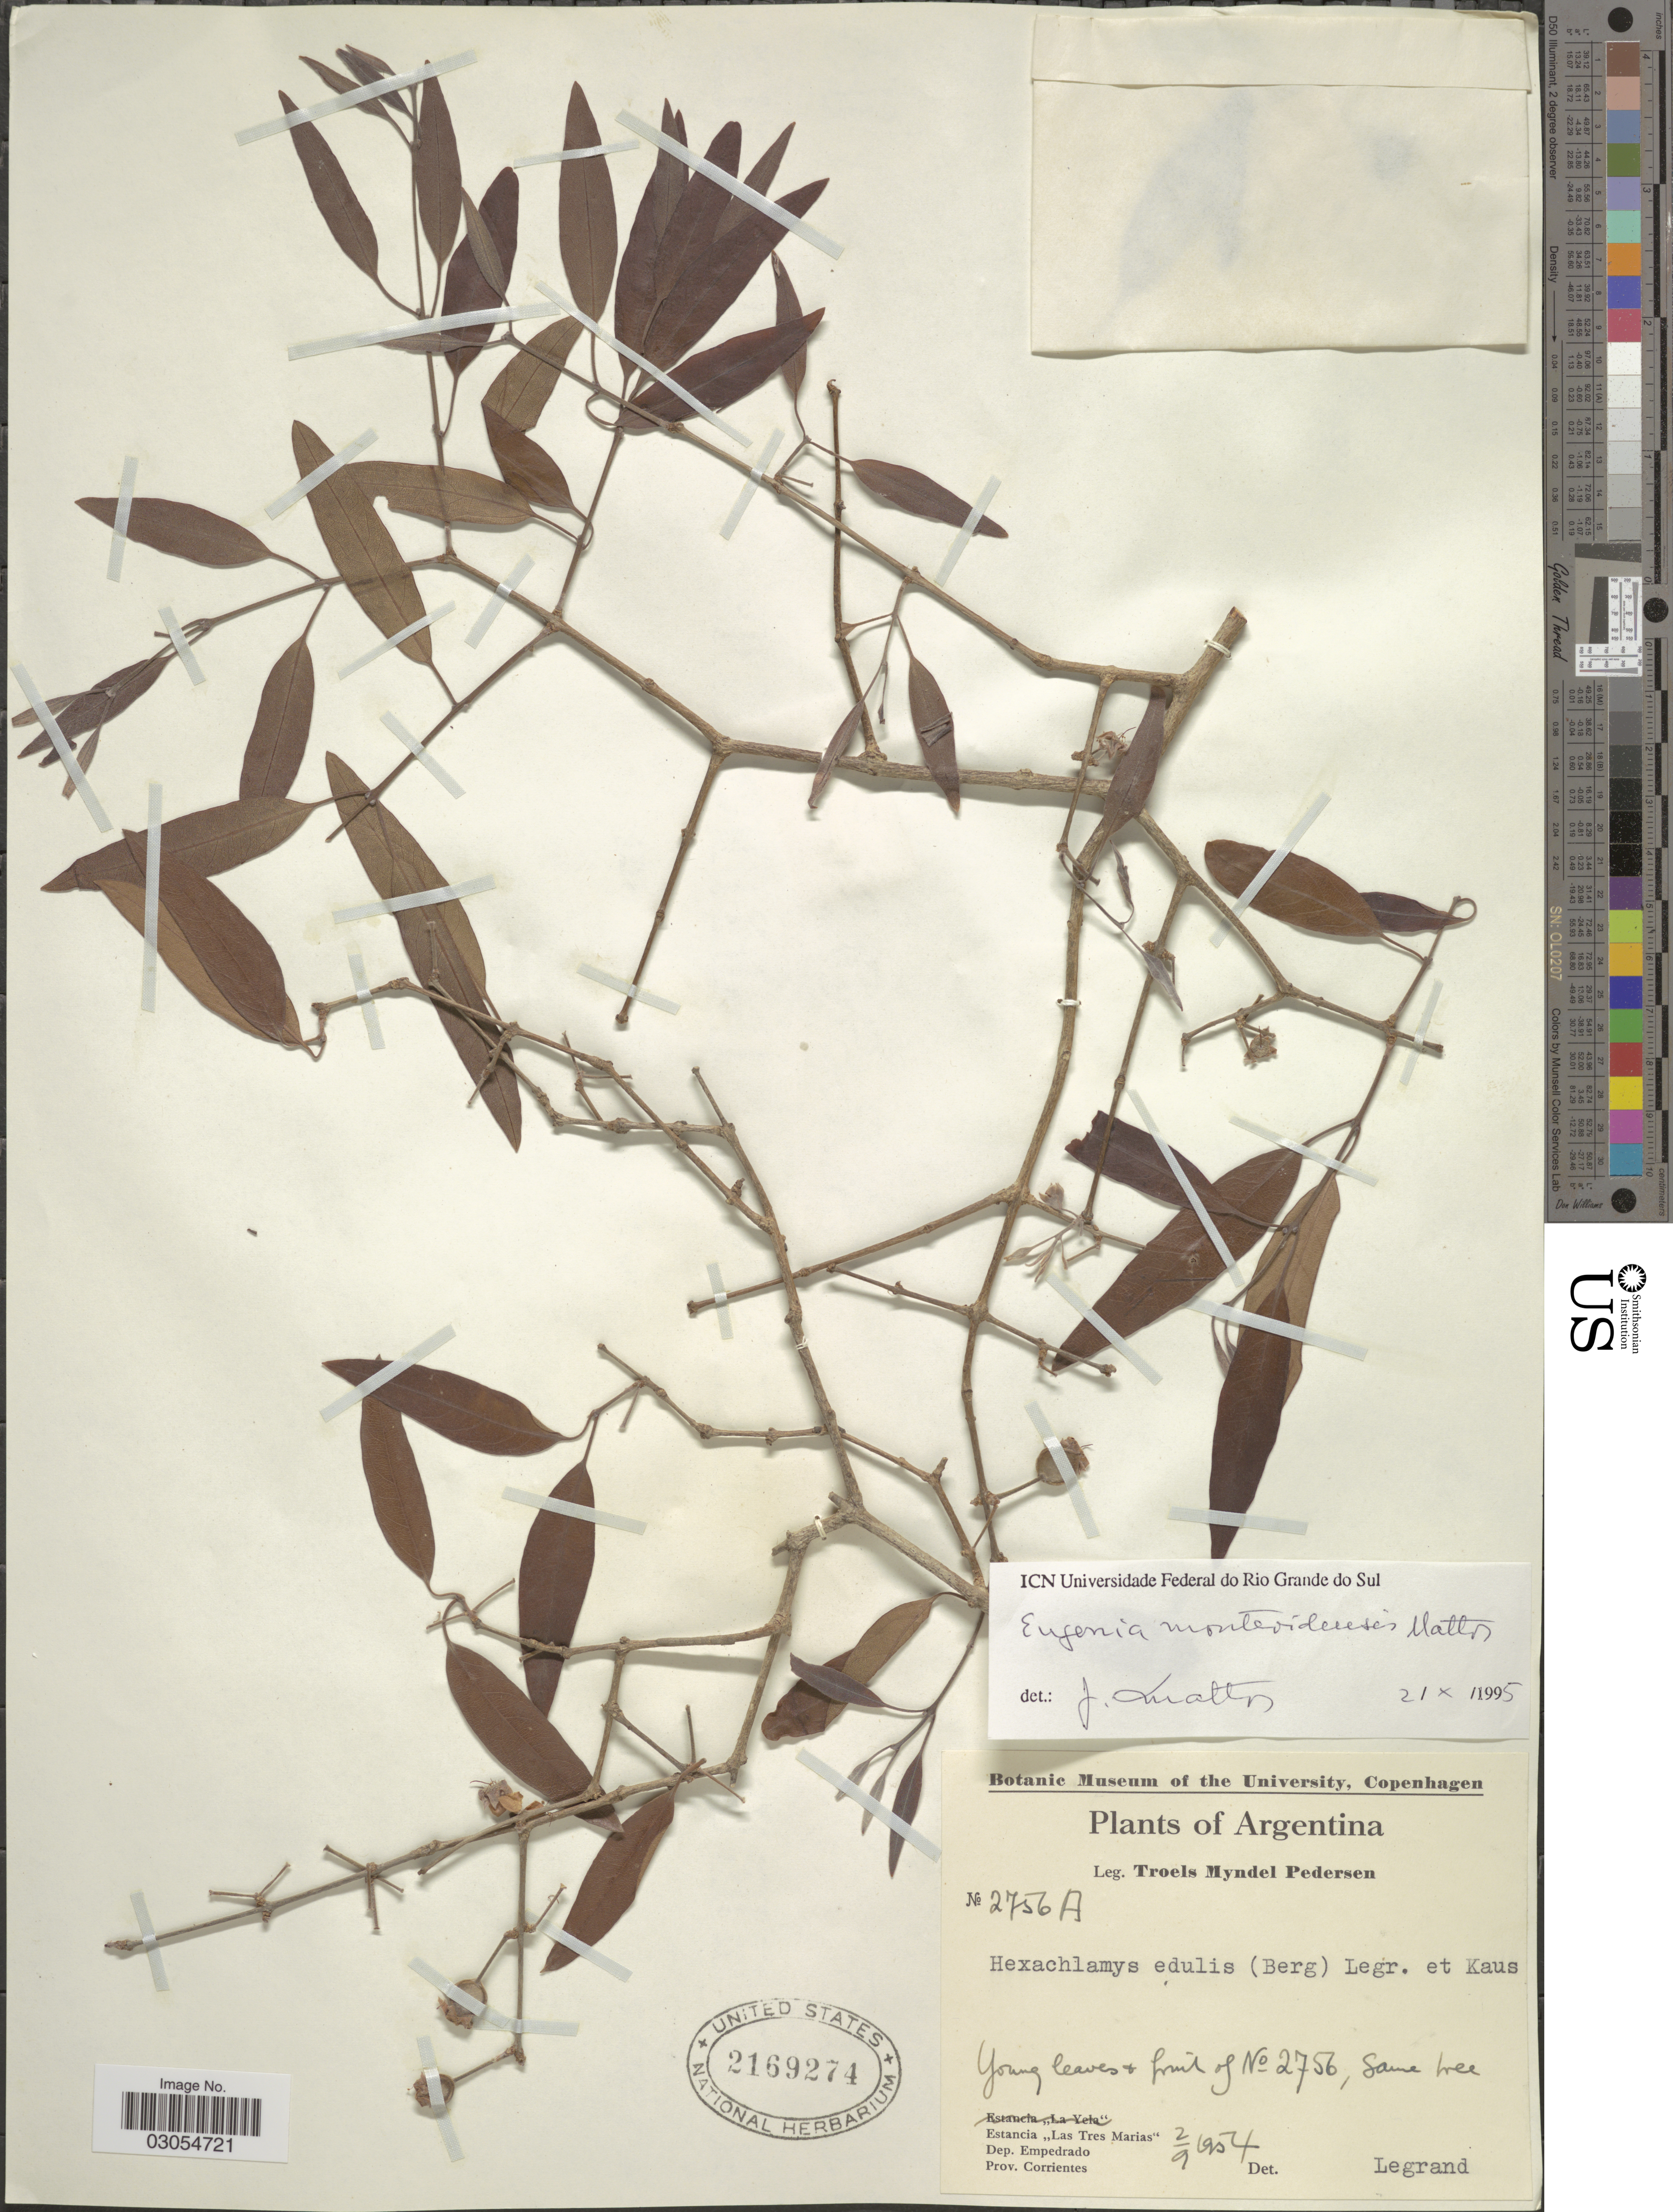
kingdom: Plantae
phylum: Tracheophyta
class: Magnoliopsida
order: Myrtales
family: Myrtaceae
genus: Eugenia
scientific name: Eugenia myrcianthes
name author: Nied.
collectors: T. Pederson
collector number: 2756A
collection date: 1954-09-02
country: Argentina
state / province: Corrientes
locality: Estancia "Las Tres Marias". Dep. Empedrado.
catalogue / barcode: US 2169274